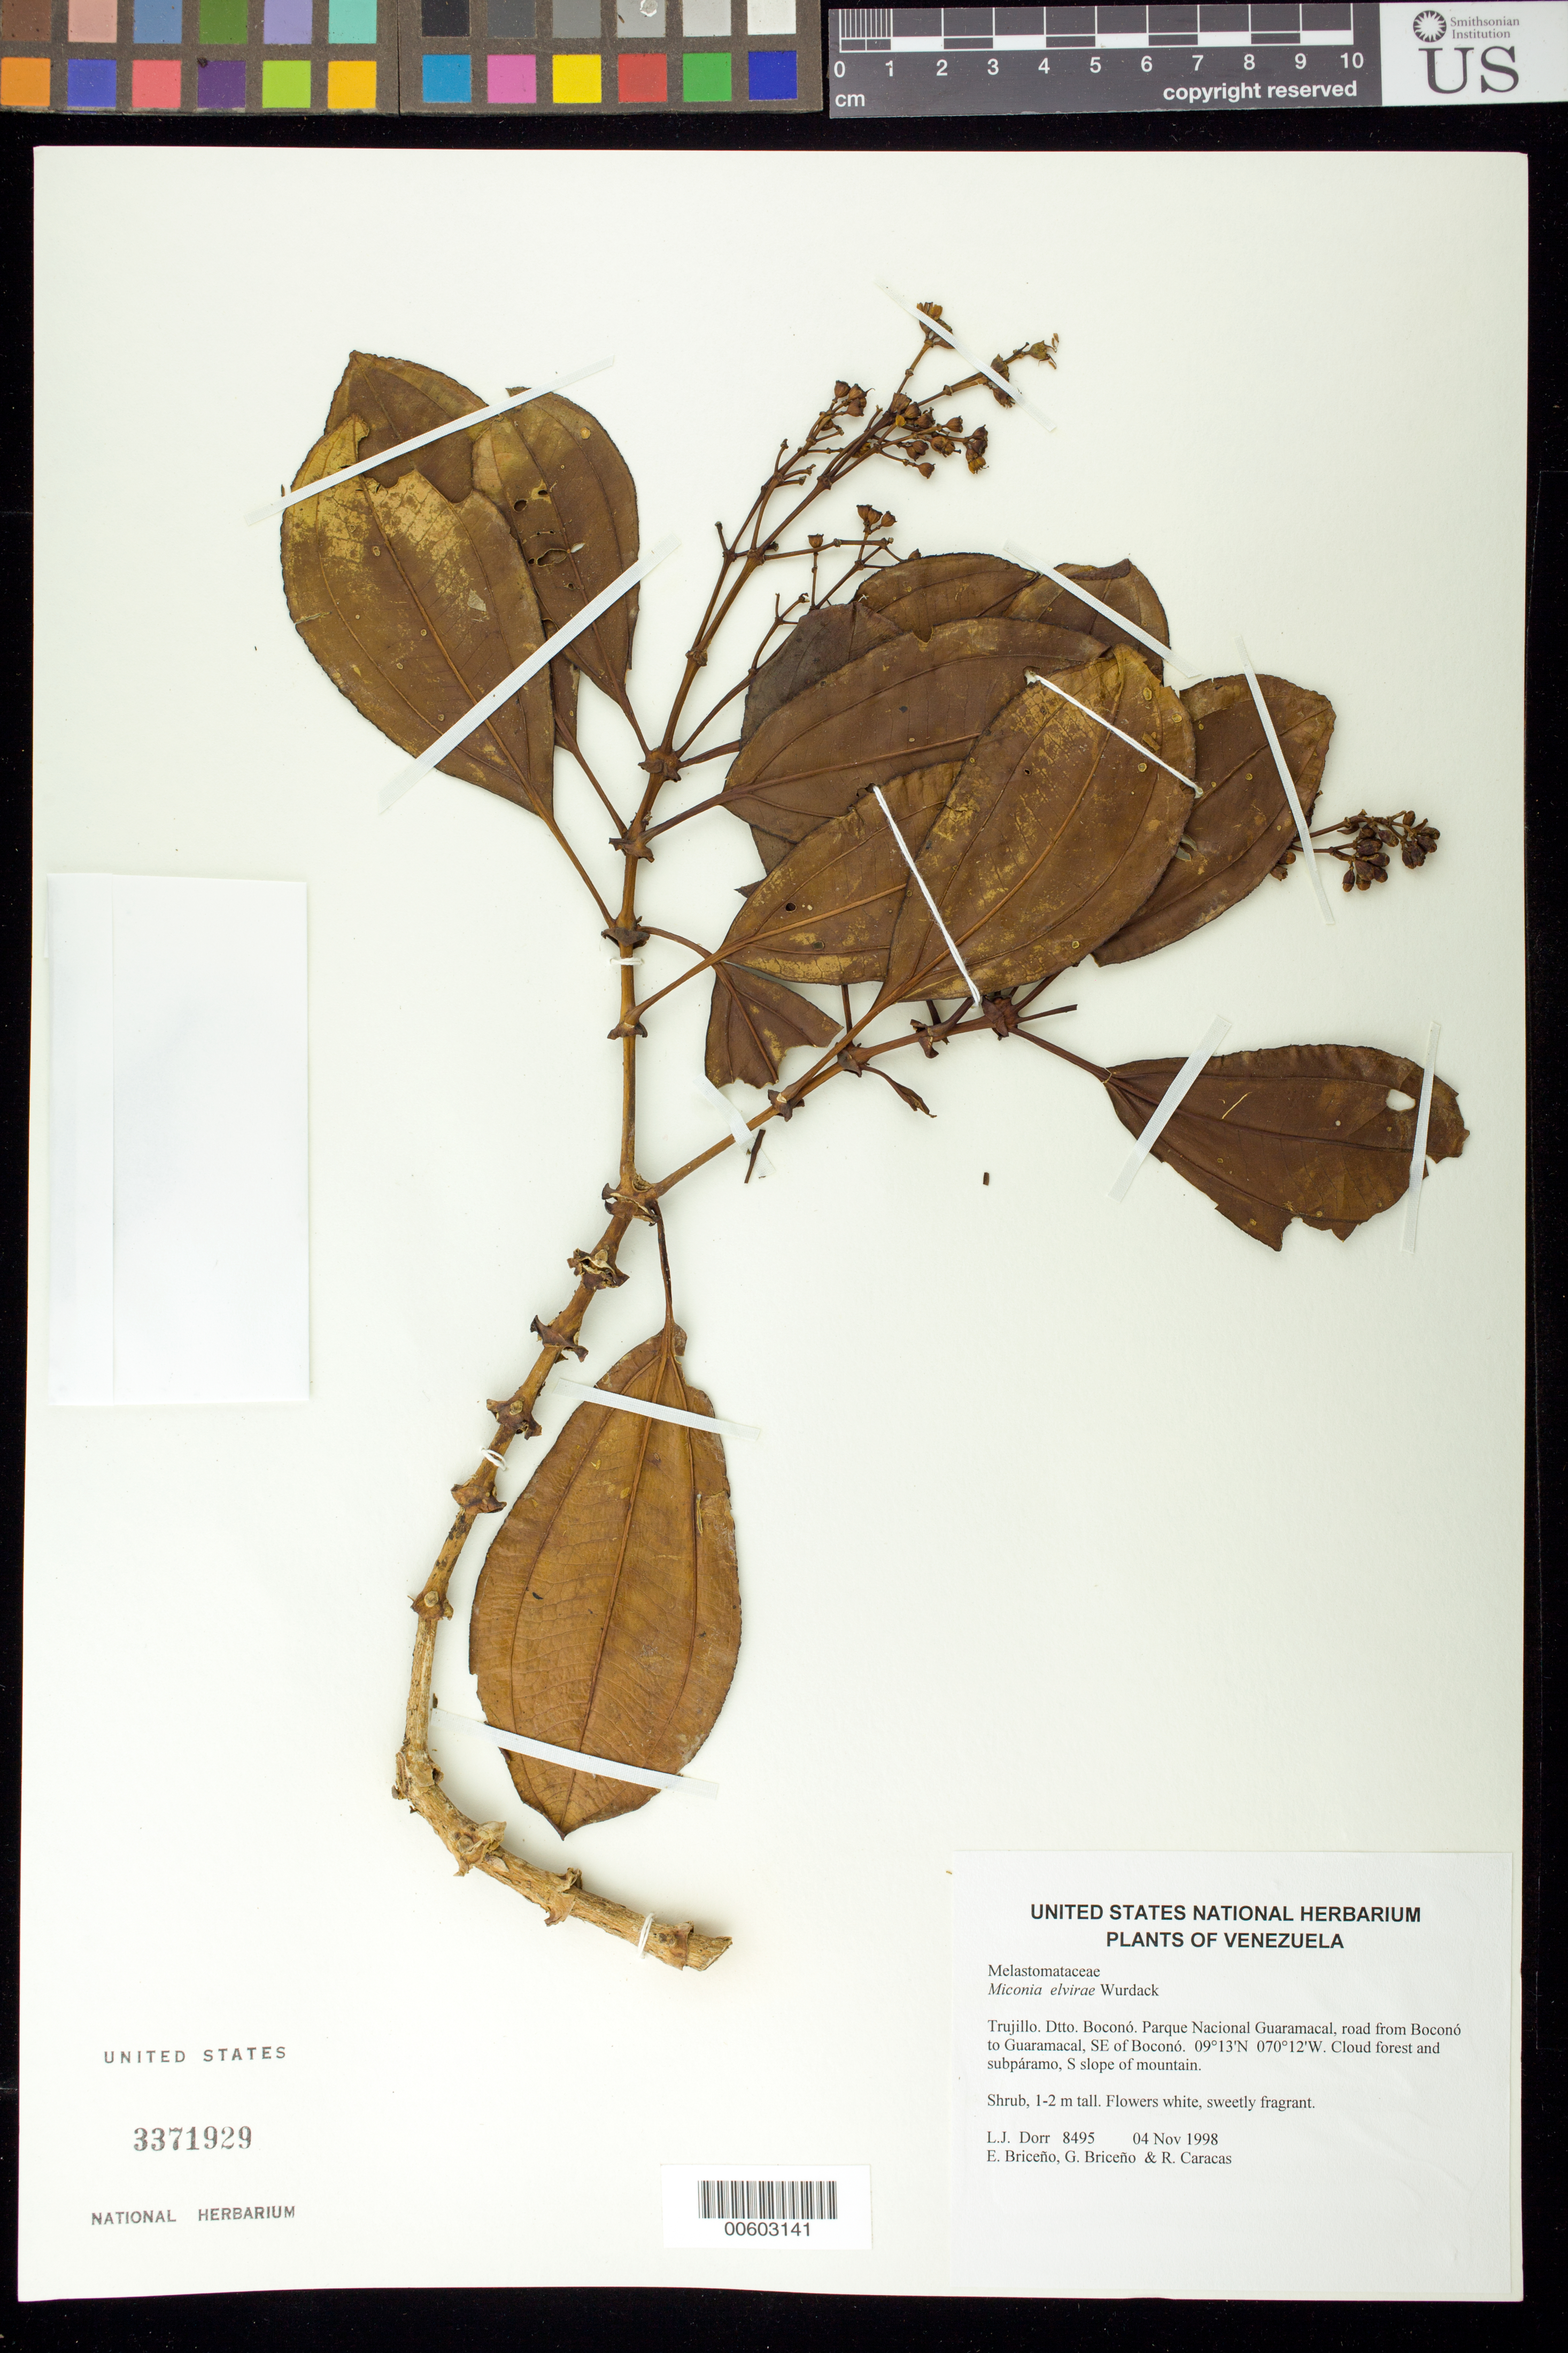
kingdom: Plantae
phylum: Tracheophyta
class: Magnoliopsida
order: Myrtales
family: Melastomataceae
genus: Miconia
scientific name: Miconia elvirae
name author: Wurdack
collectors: L. J. Dorr, E. Briceño, G. Briceño & R. Caracas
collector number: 8495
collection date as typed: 04 Nov 1998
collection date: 1998-11-04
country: Venezuela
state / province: Trujillo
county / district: Boconó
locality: Parque Nacional Guaramacal, road from Boconó to Guaramacal, SE of Boconó.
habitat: Cloud forest and subpáramo, S slope of mountain.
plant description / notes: CTES, F, PORT, US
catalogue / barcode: US 3371929